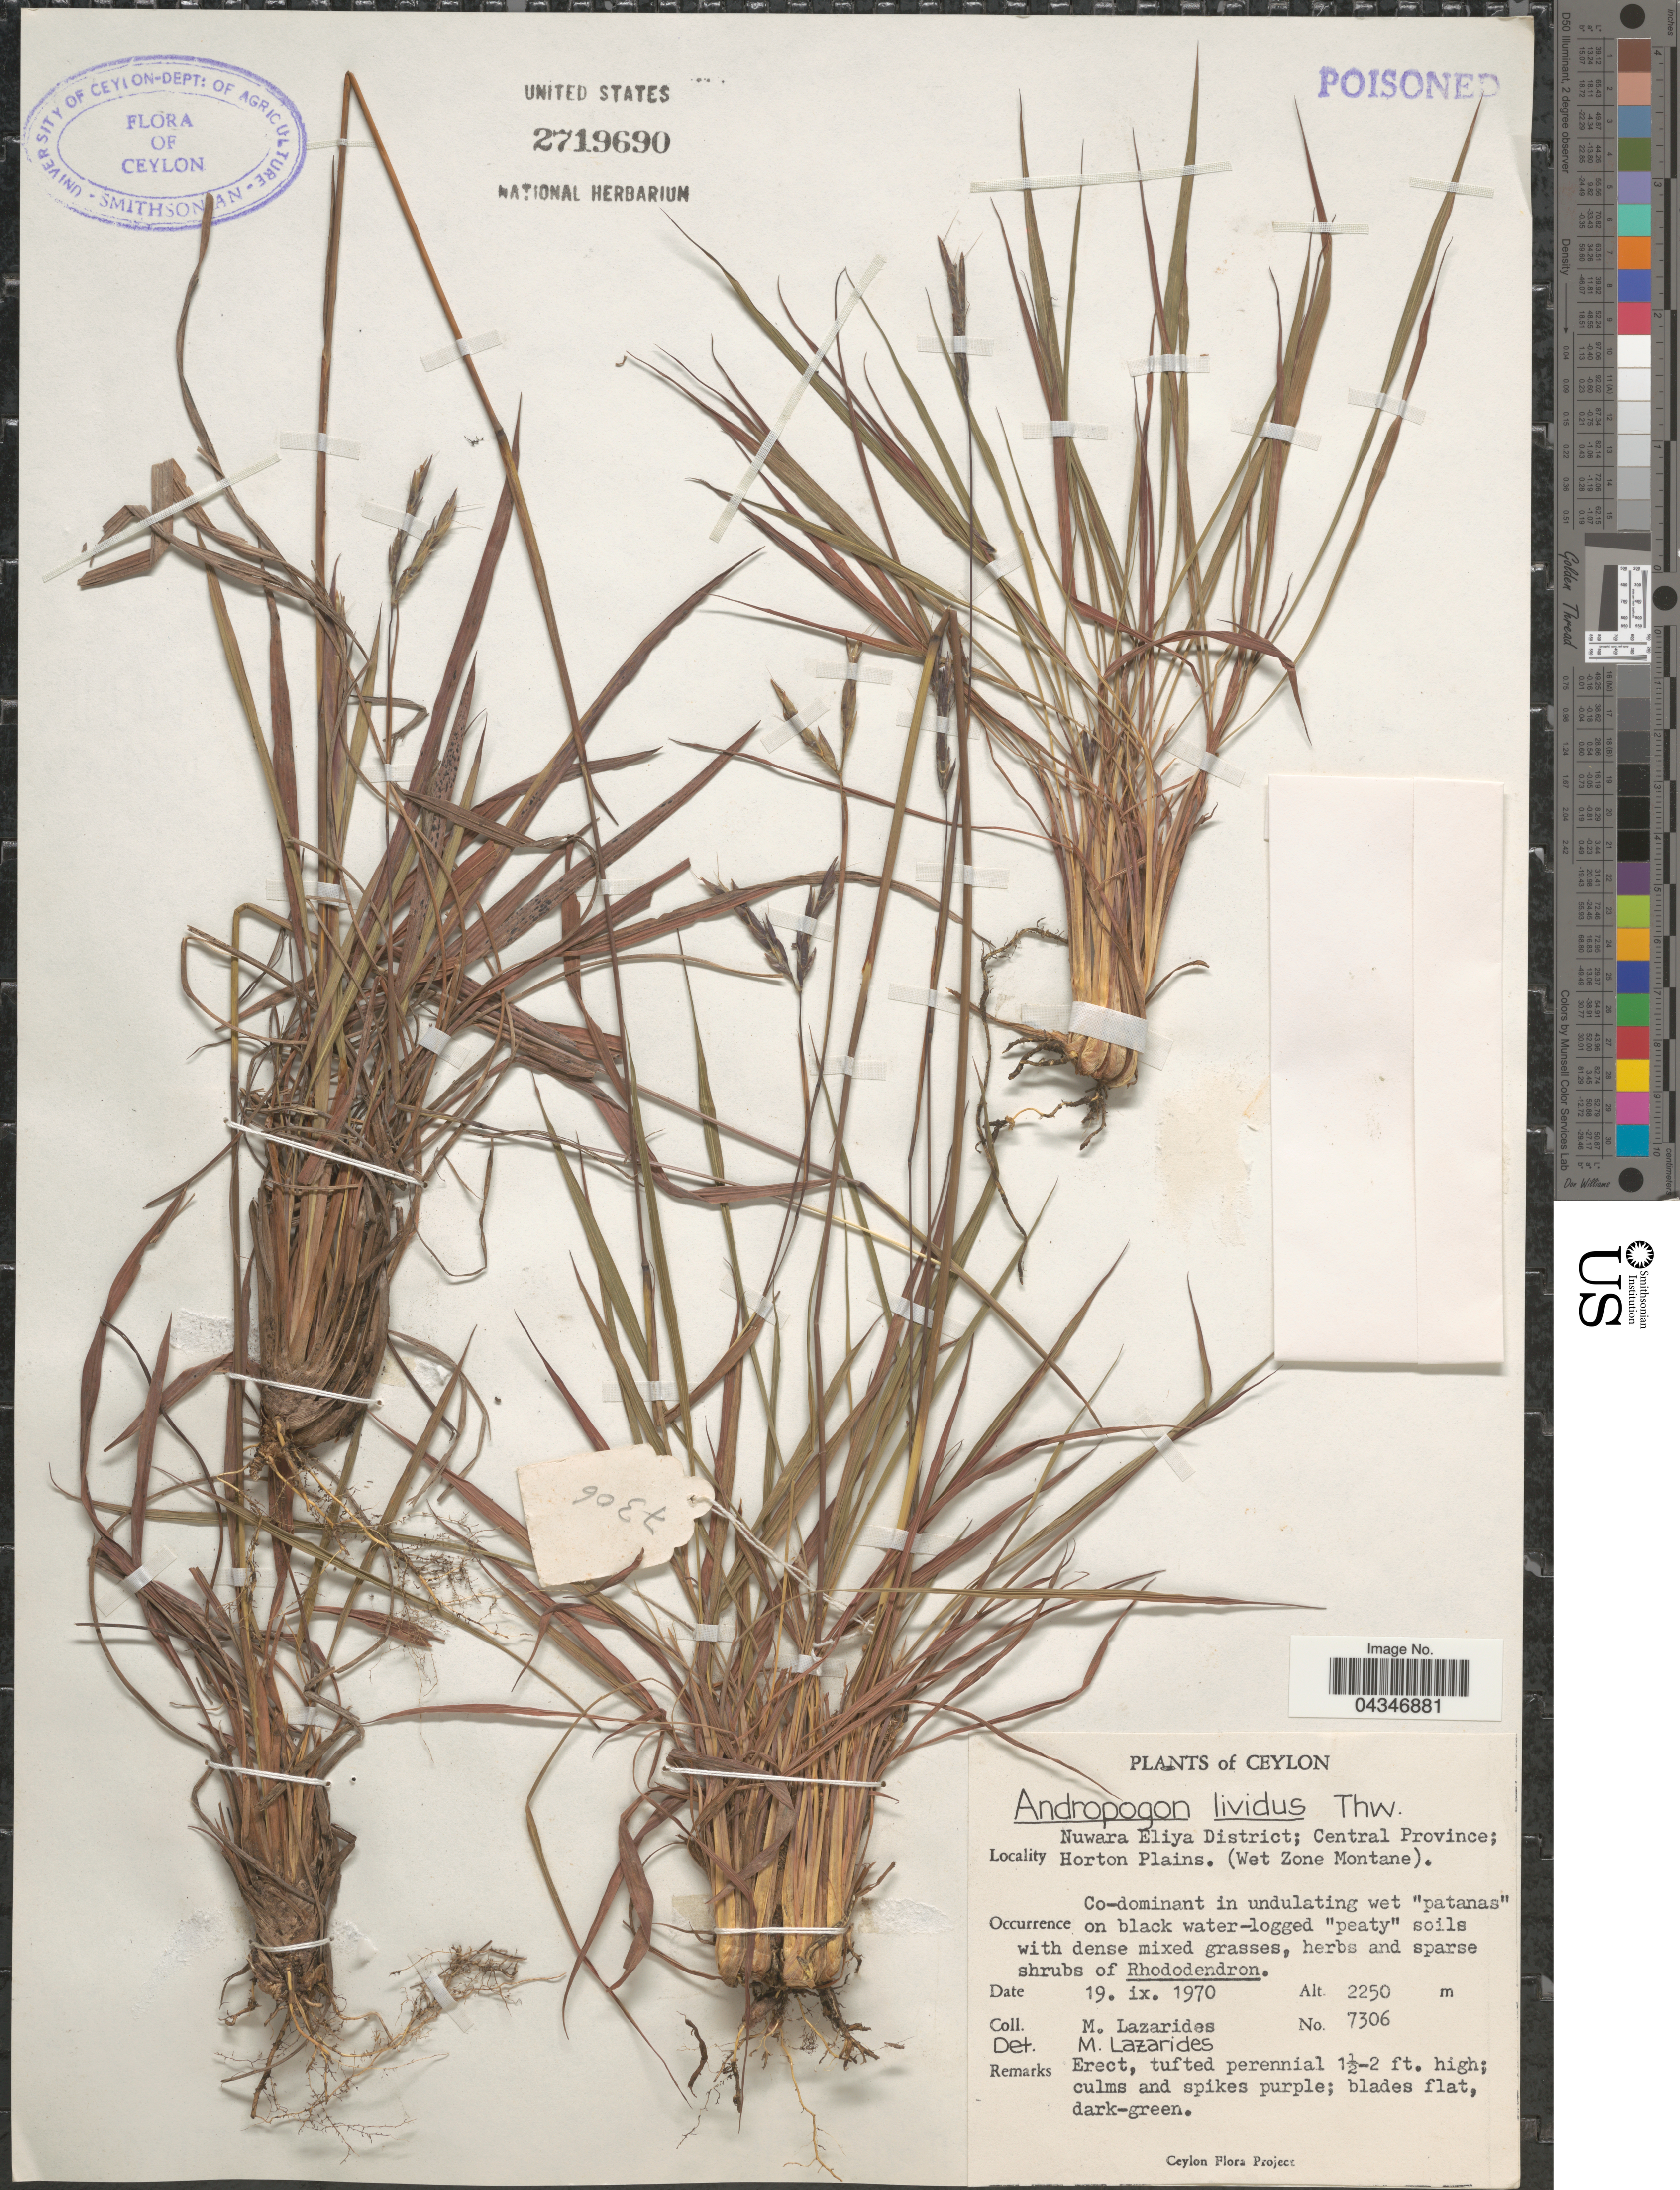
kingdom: Plantae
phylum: Tracheophyta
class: Liliopsida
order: Poales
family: Poaceae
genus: Andropogon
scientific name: Andropogon lividus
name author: Thwaites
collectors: M. Lazarides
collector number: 7306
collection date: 1970-09-19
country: Sri Lanka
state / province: Central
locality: Ceylon. Nuwara Eliya District; Horton Plains. (Wet Zone Montane).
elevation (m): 2250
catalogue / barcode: US 2719690